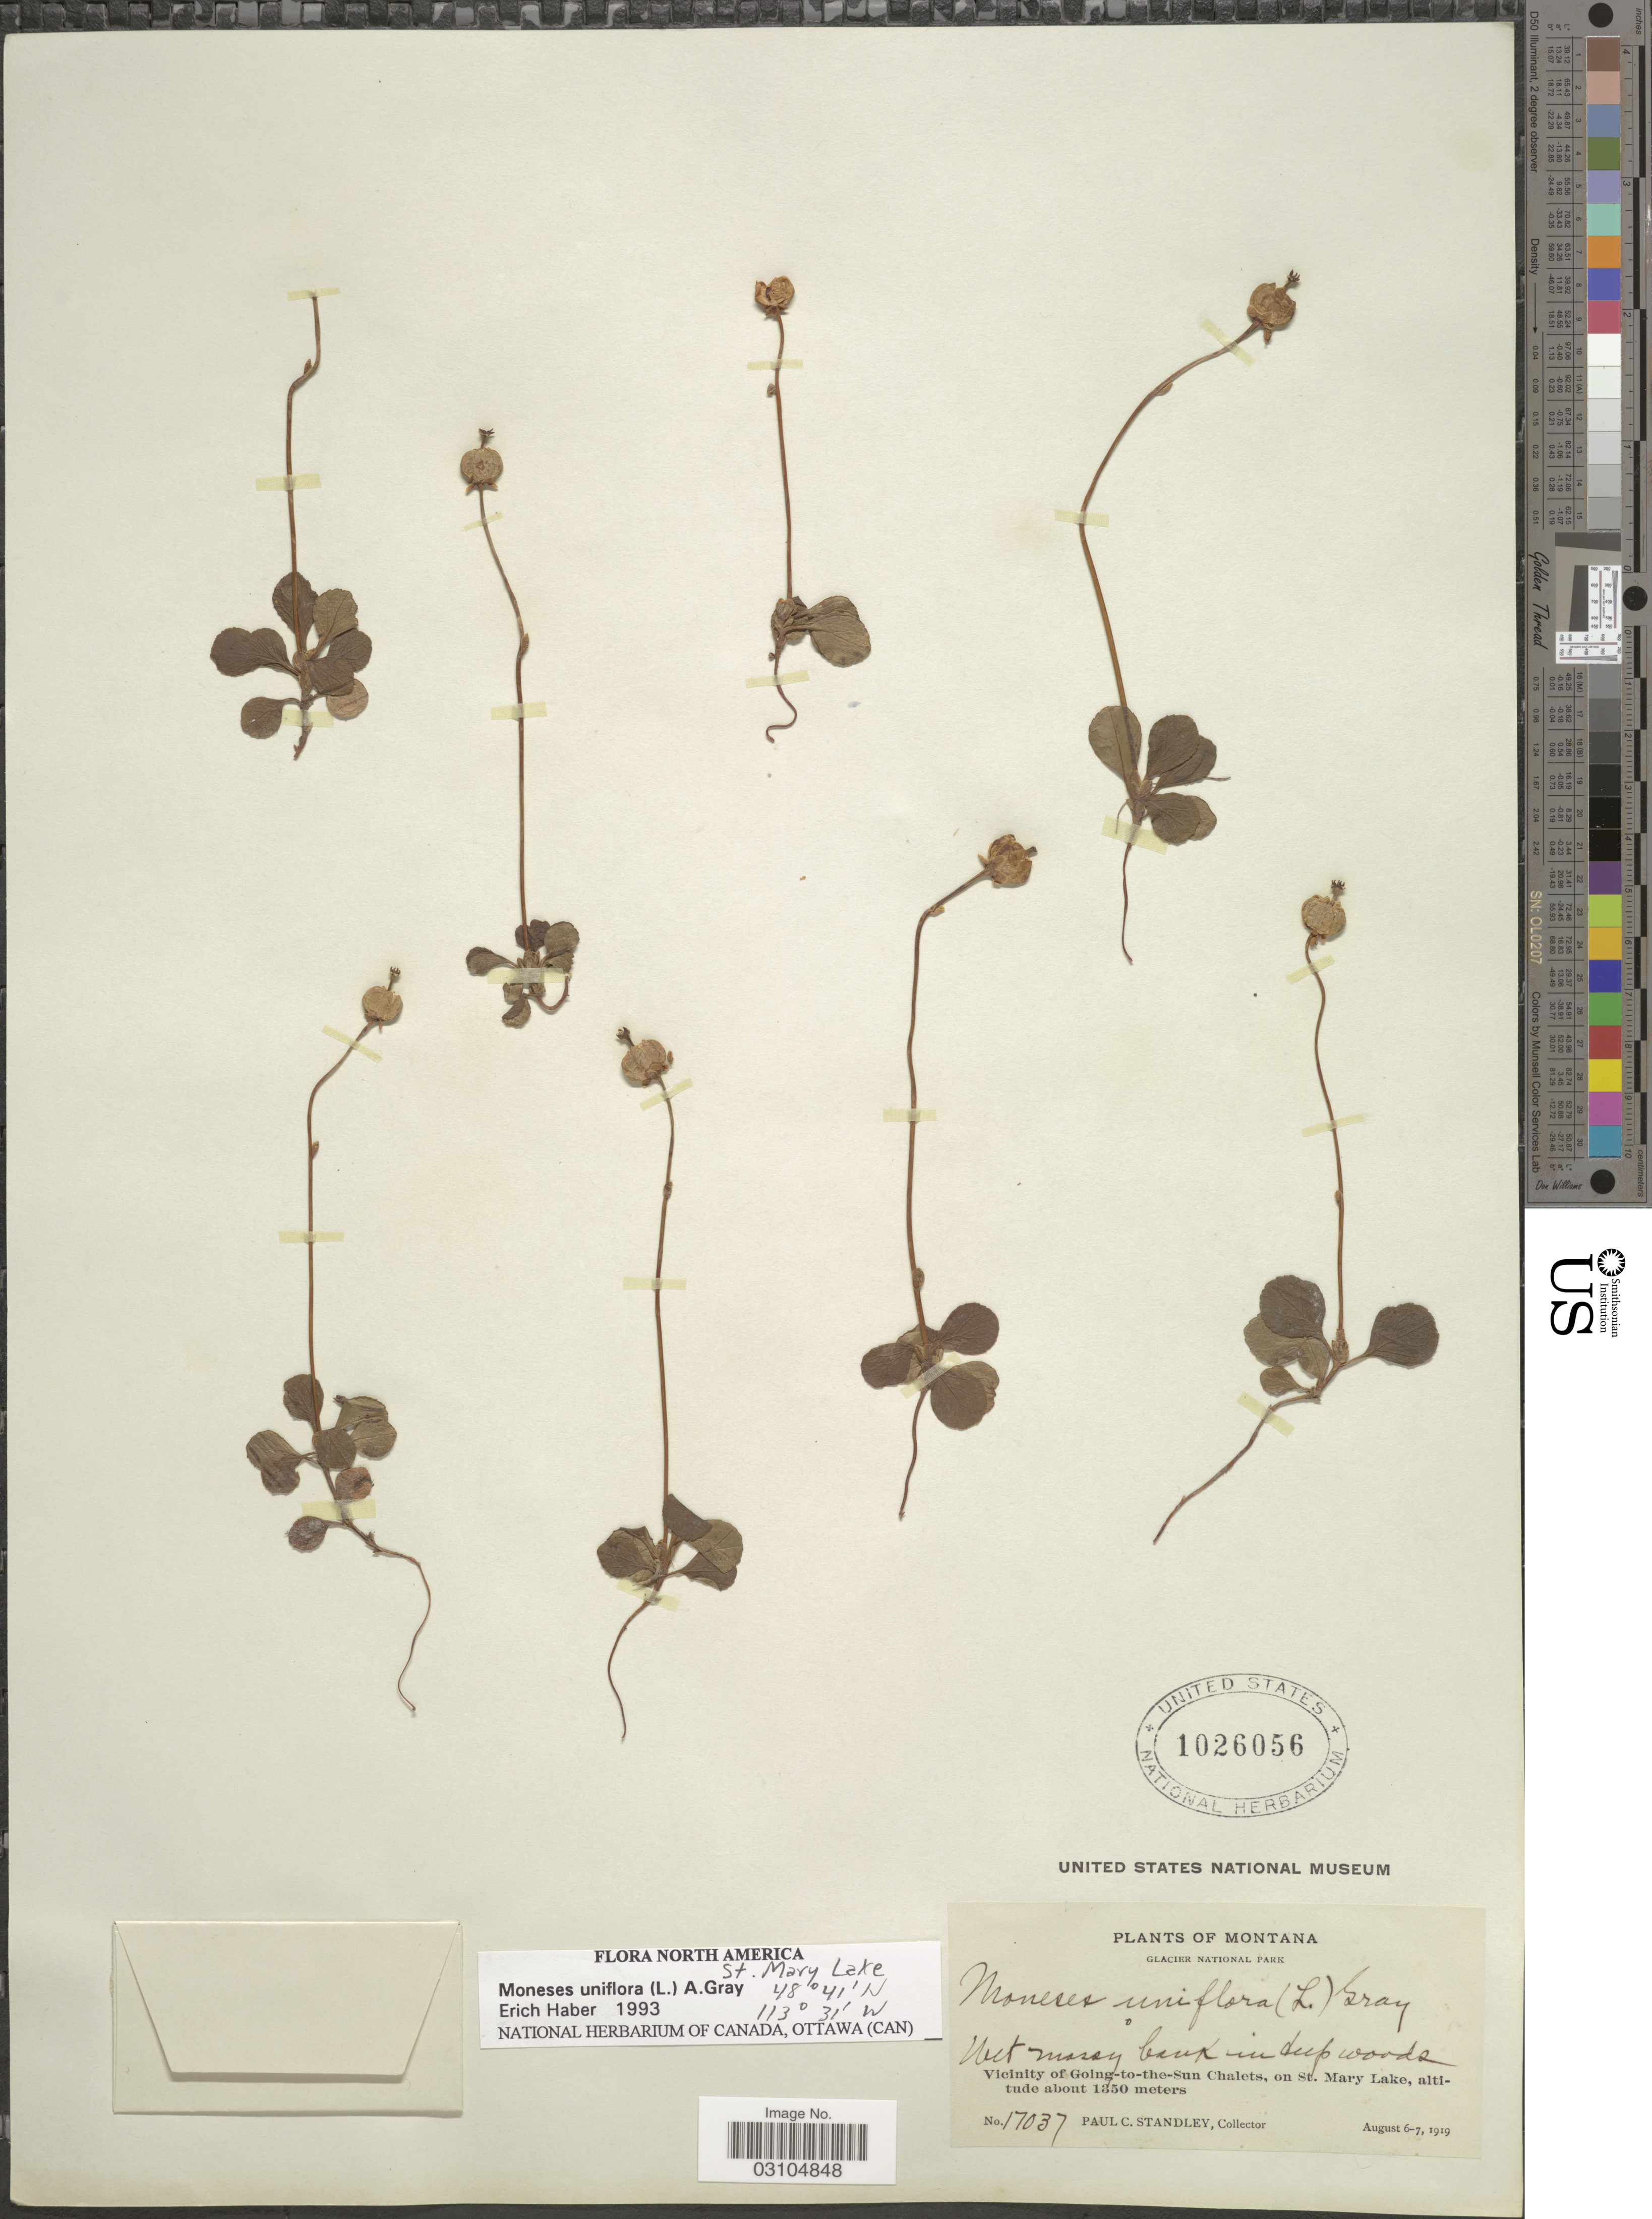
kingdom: Plantae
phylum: Tracheophyta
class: Magnoliopsida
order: Ericales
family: Ericaceae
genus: Moneses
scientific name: Moneses uniflora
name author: (L.) A. Gray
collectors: P. C. Standley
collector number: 17037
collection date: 1919-08-06/1919-08-07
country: United States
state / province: Montana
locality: Glacier National Park.Vicinity of Going-to-the-Sun Chalets, on St. Mary Lake.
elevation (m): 1350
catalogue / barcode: US 1026056